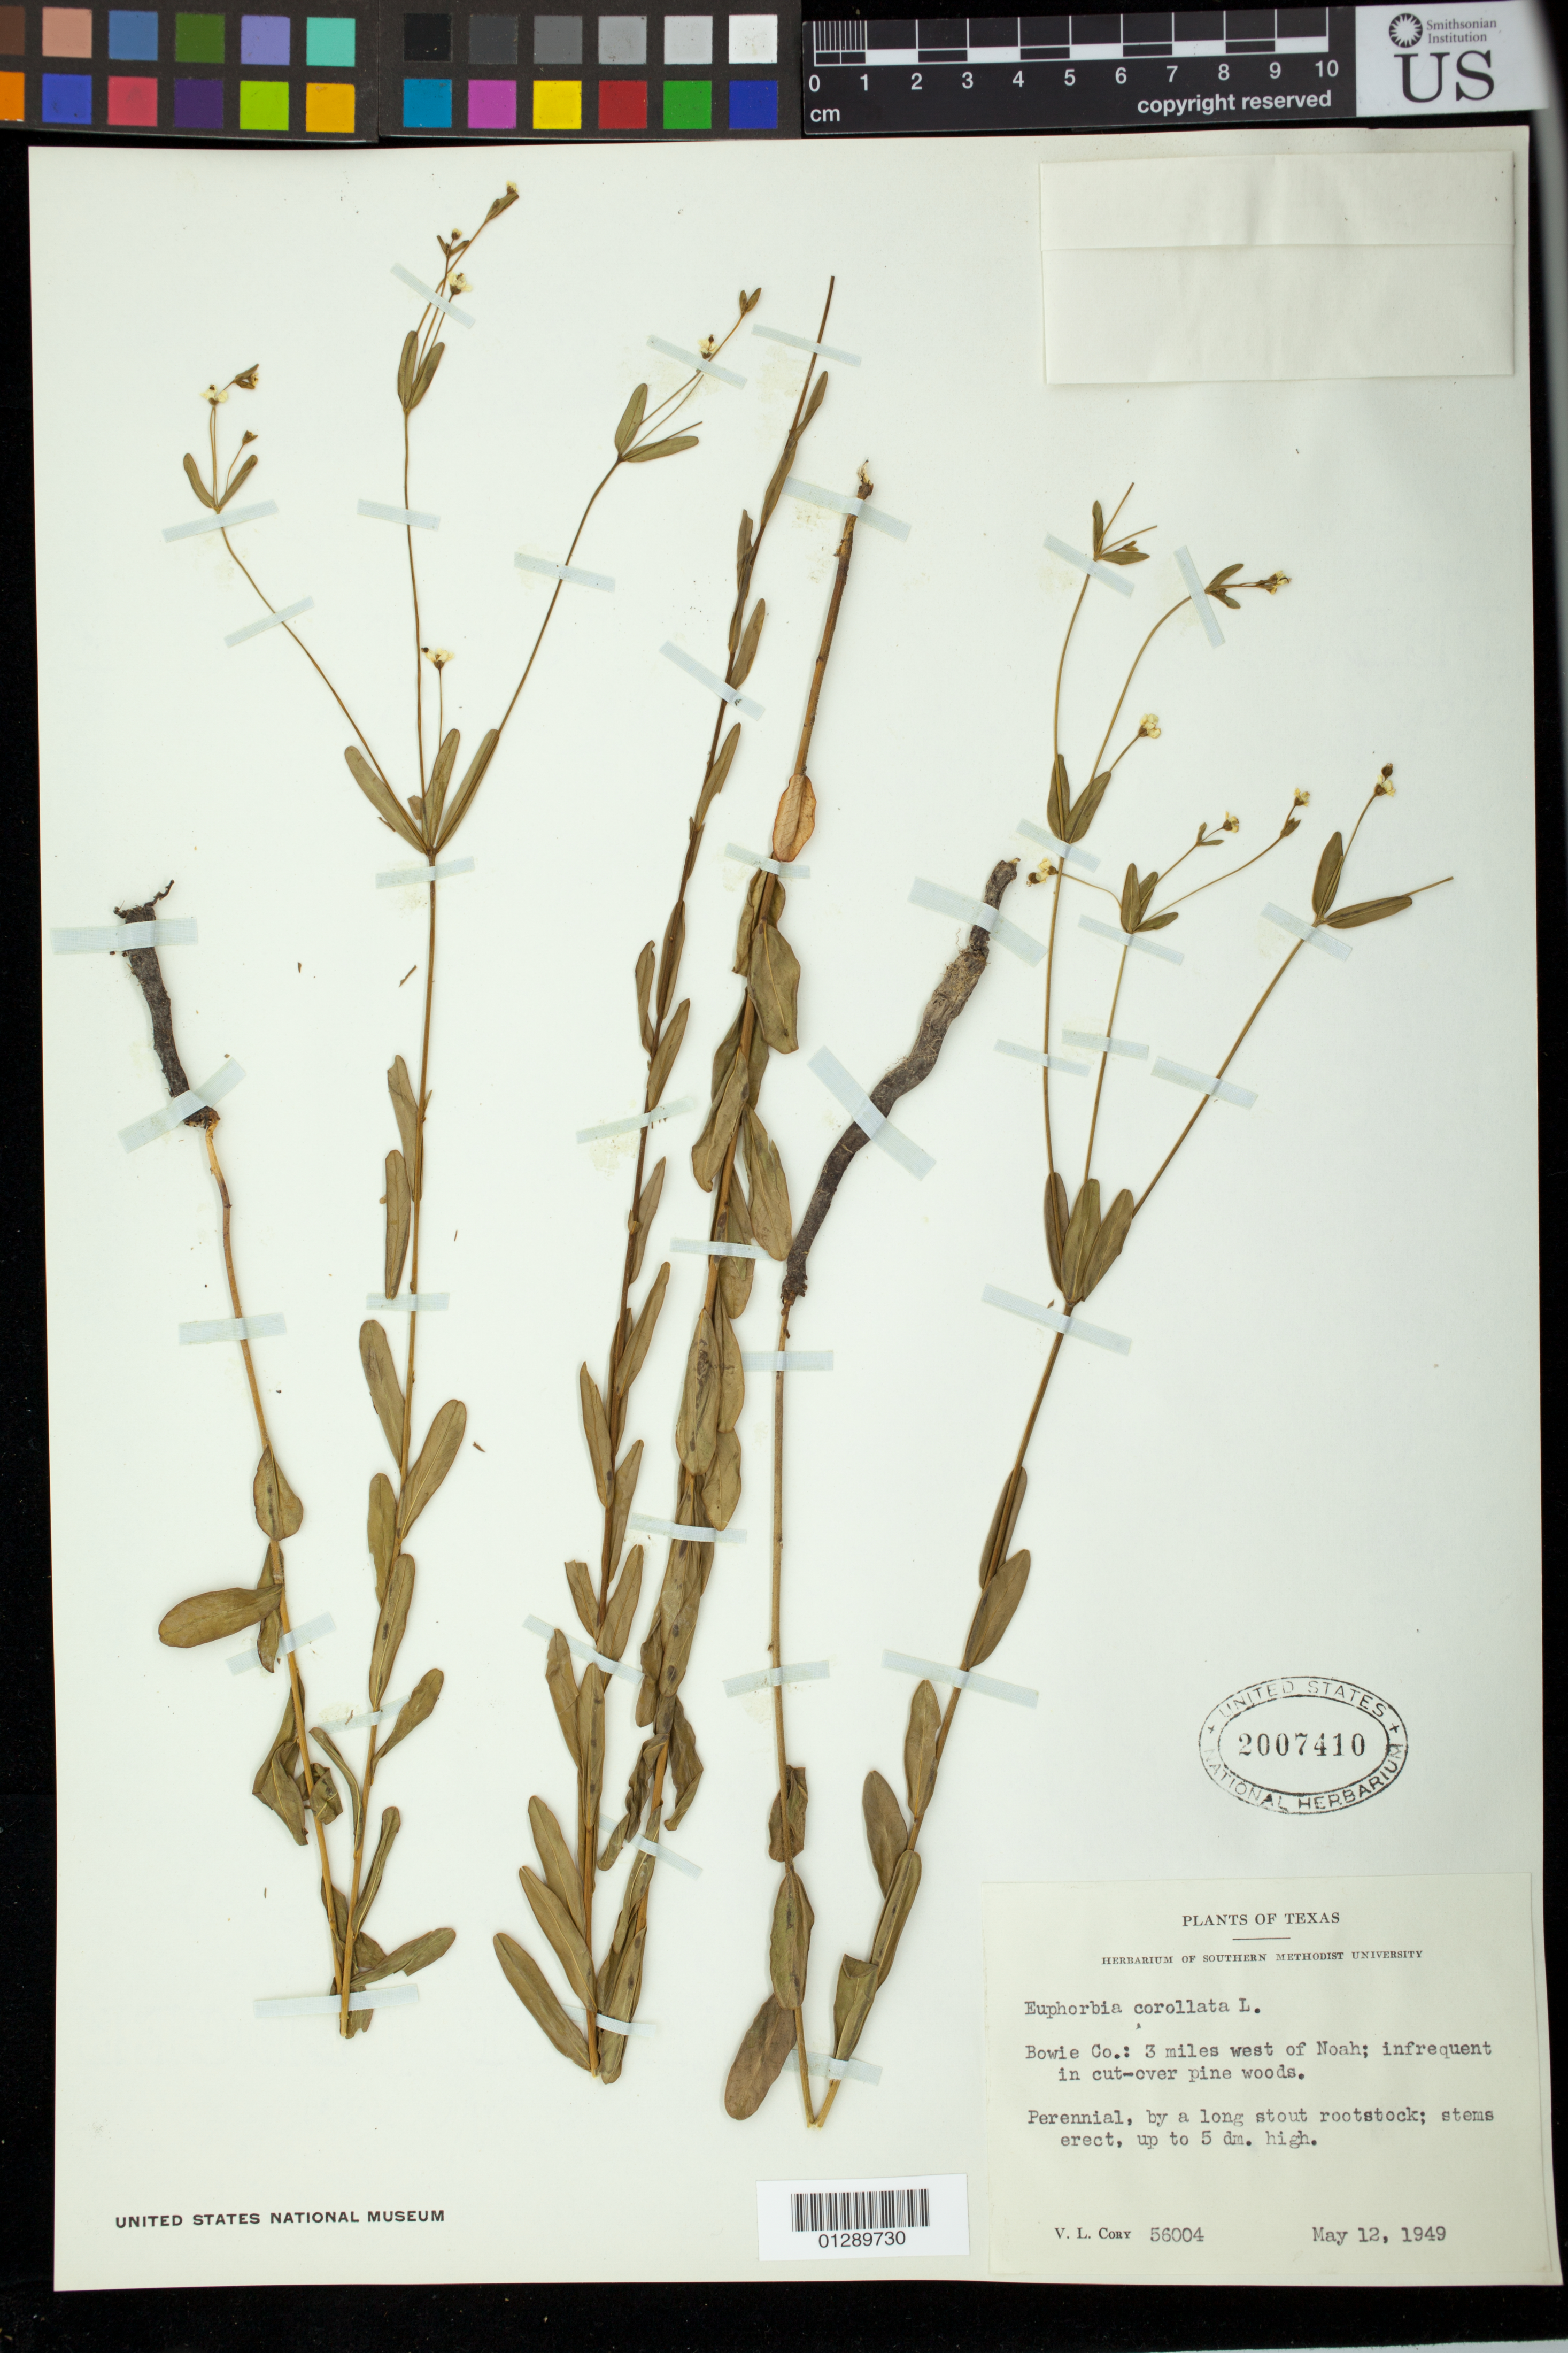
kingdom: Plantae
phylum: Tracheophyta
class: Magnoliopsida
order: Malpighiales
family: Euphorbiaceae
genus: Euphorbia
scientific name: Euphorbia corollata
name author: L.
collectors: V. Cory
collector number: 56004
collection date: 1949-05-12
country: United States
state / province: Texas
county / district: Bowie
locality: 3 miles west of Noah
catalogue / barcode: US 2007410